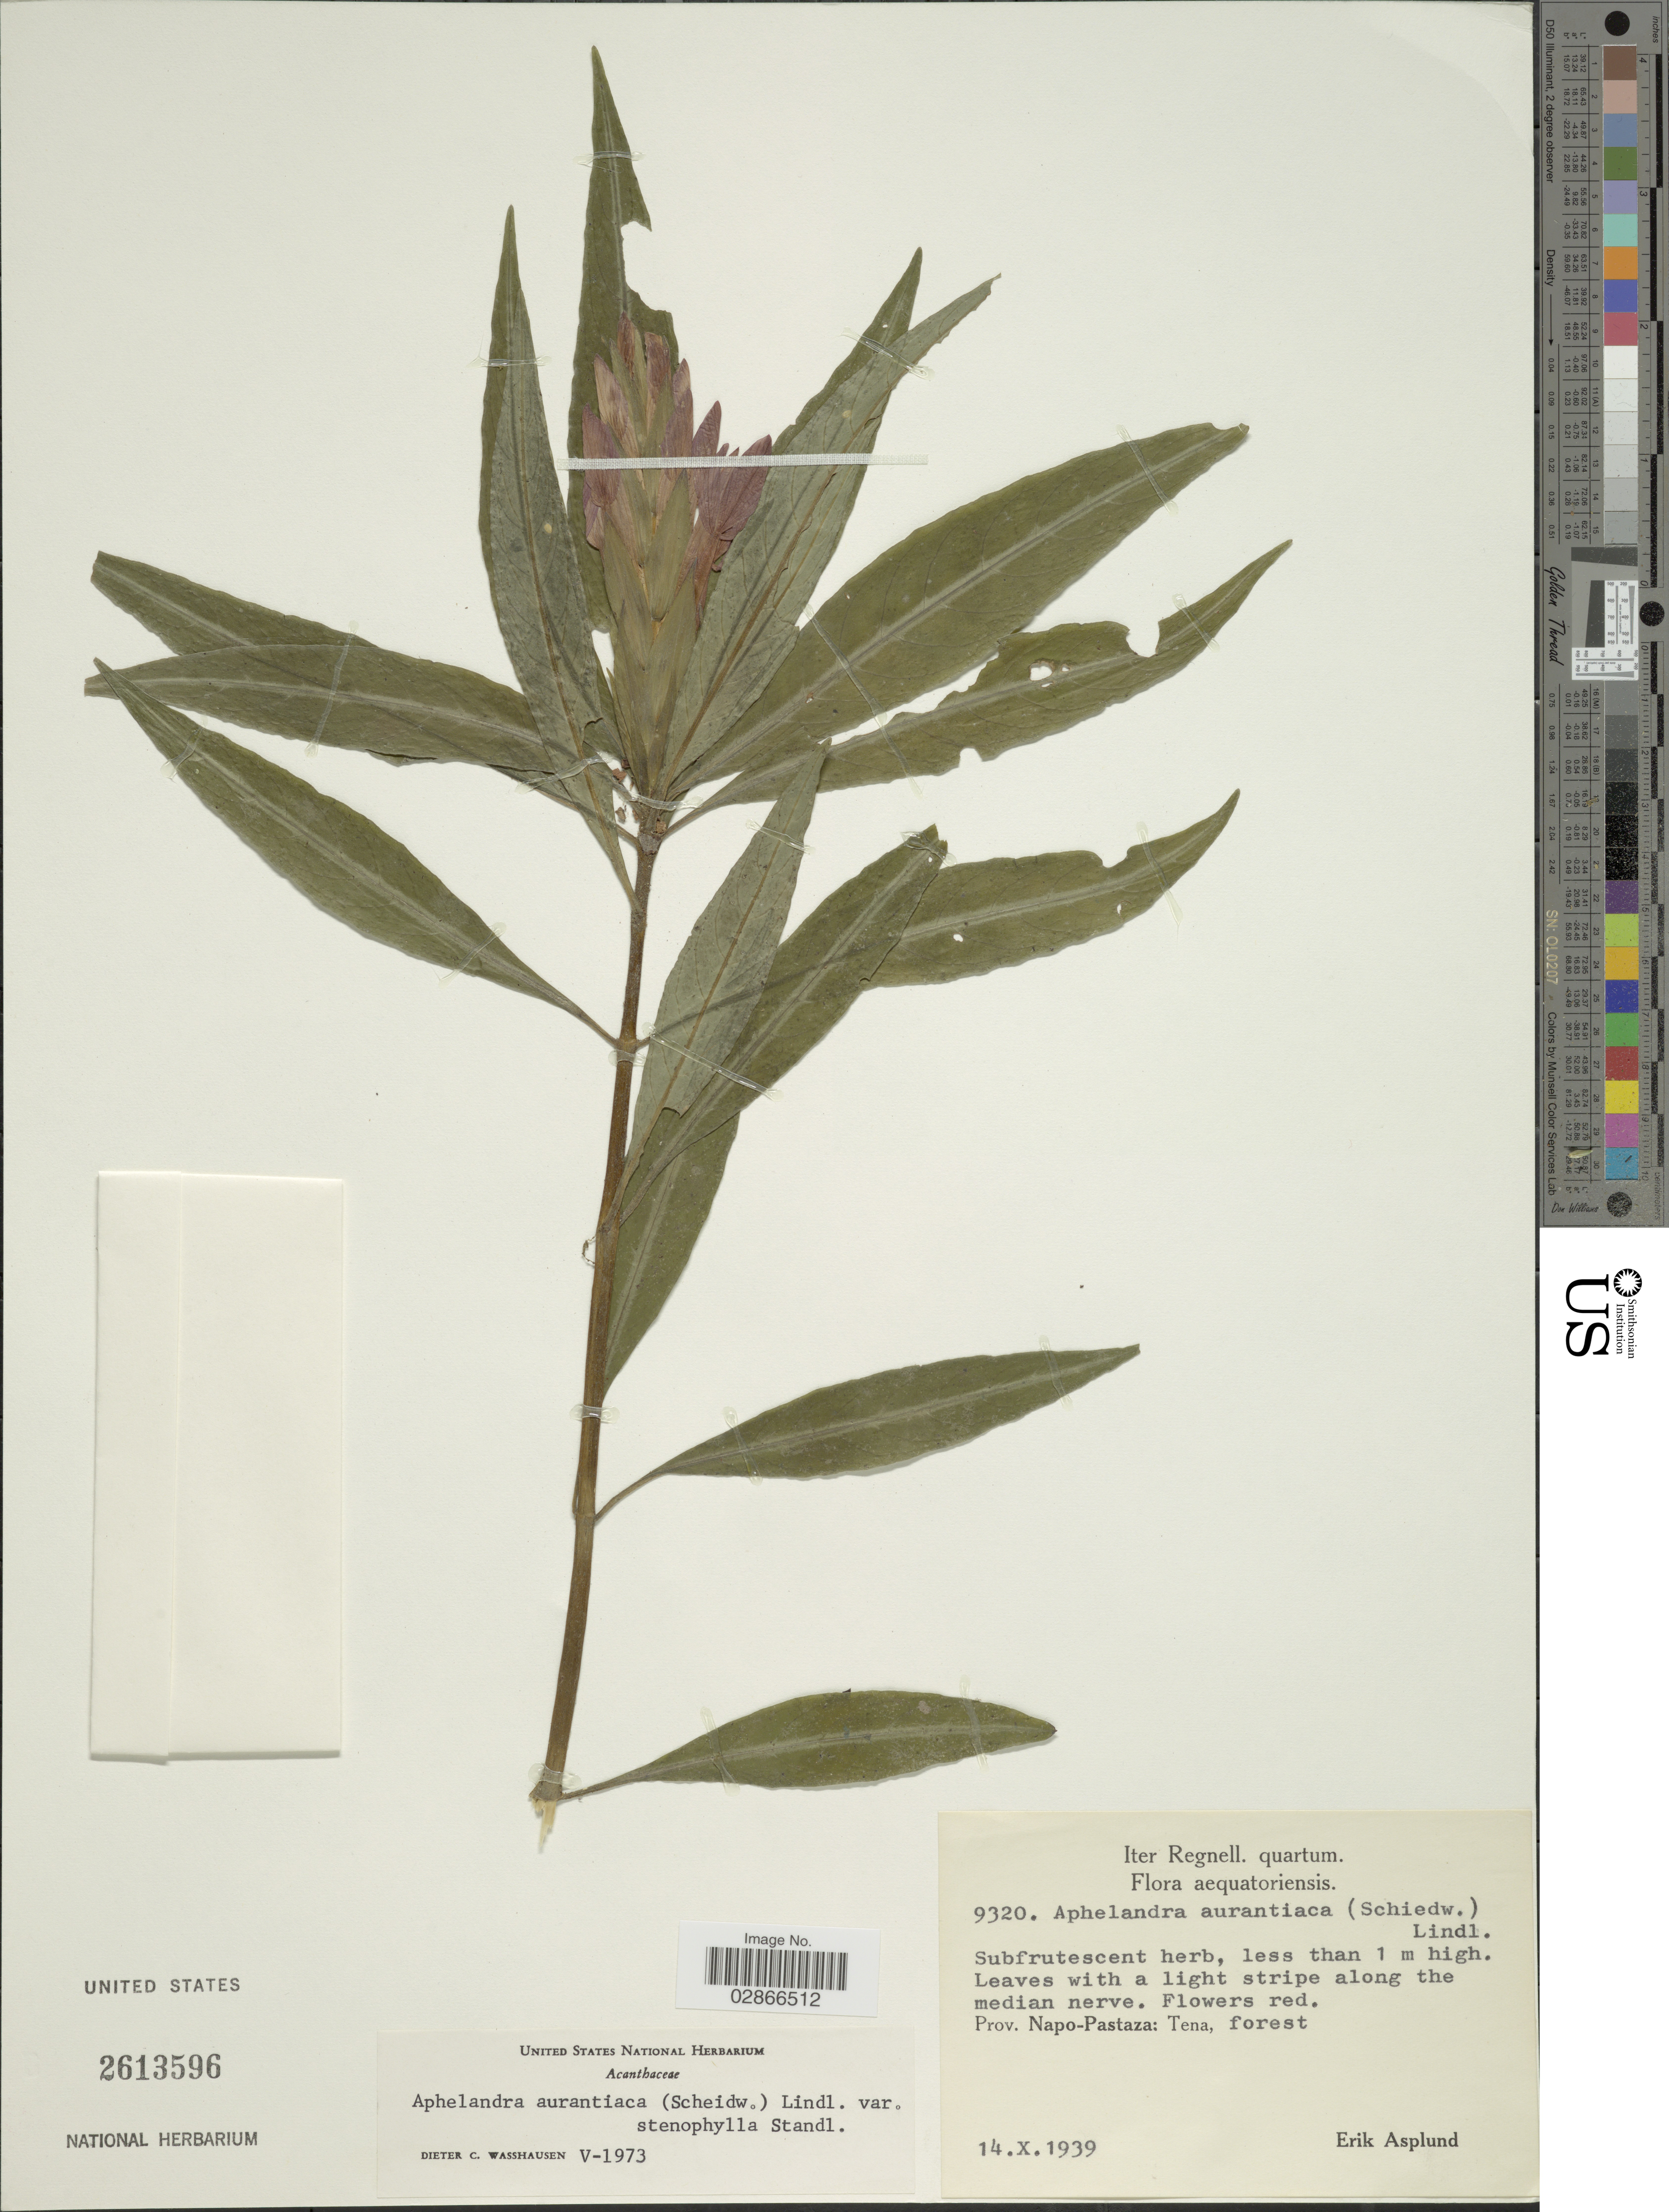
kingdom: Plantae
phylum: Tracheophyta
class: Magnoliopsida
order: Lamiales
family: Acanthaceae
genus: Aphelandra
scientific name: Aphelandra aurantiaca var. stenophylla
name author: Standl.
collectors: E. Asplund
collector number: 9320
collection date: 1939-10-14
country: Ecuador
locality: Prov. Napo-Pastaza: Tena.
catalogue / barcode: US 2613596